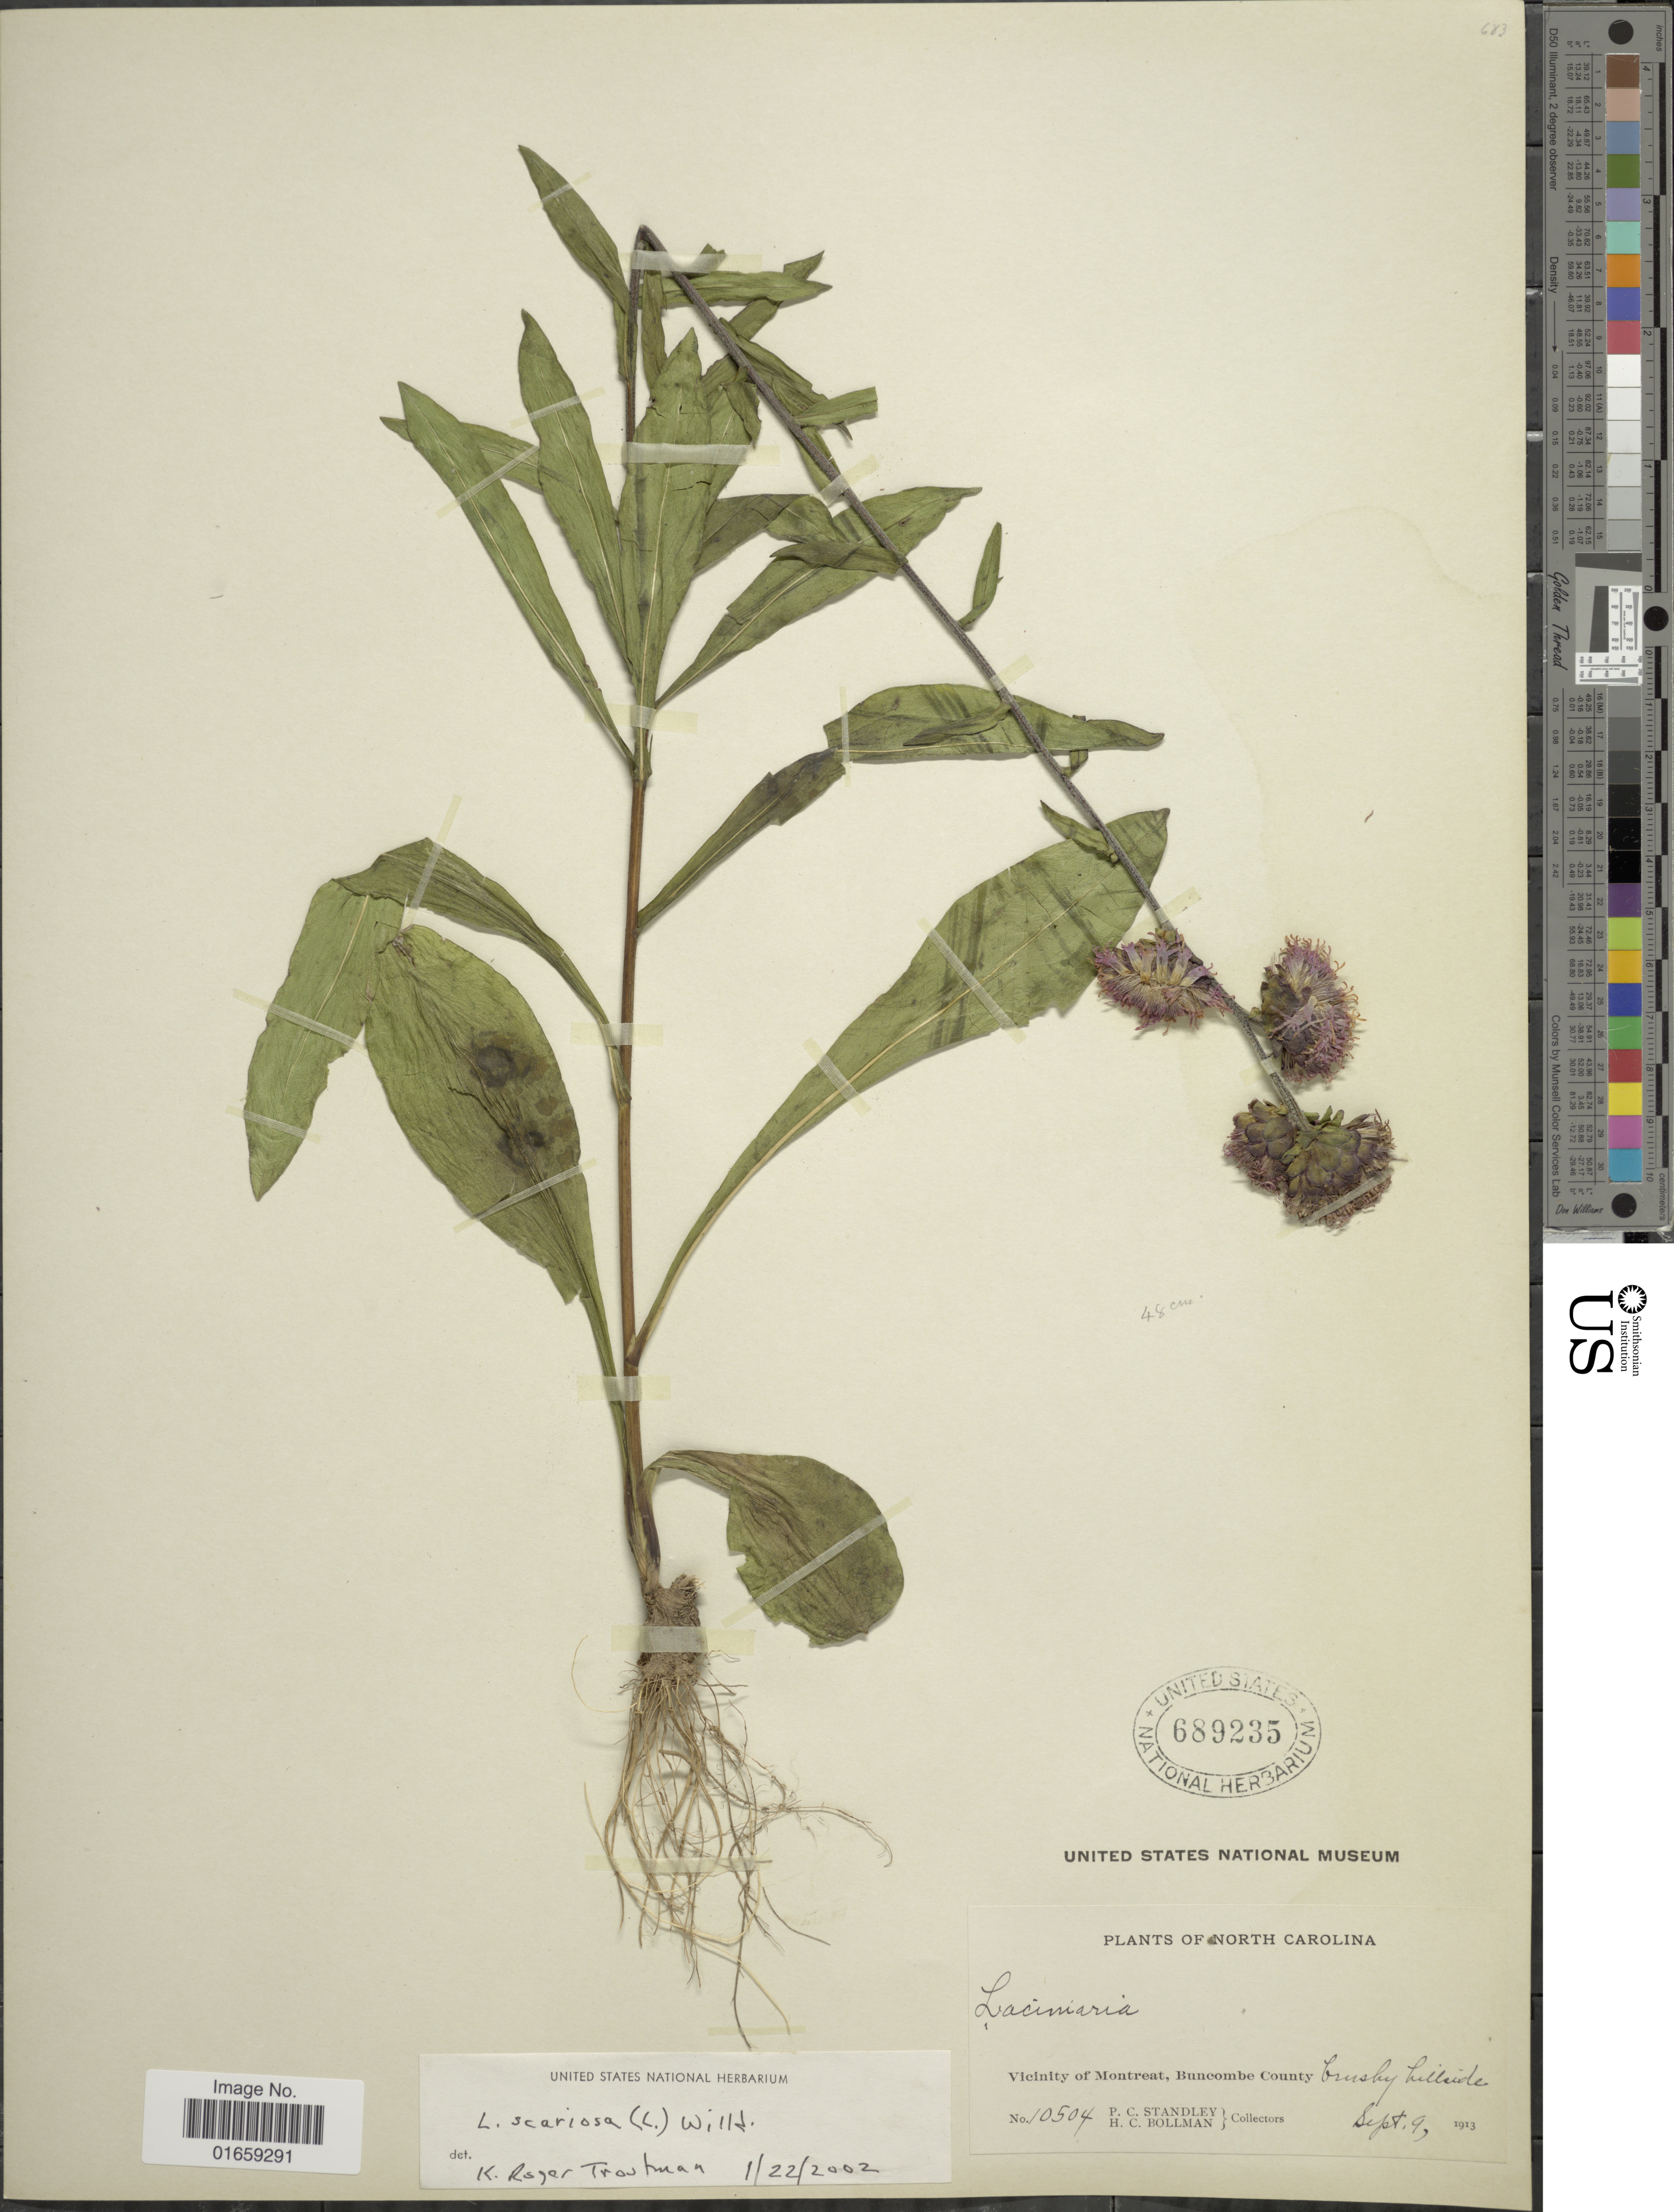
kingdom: Plantae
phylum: Tracheophyta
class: Magnoliopsida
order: Asterales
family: Asteraceae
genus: Liatris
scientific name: Liatris scariosa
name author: (L.) Willd.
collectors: P. C. Standley & H. C. Bollman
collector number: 10504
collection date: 1913-09-09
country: United States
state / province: North Carolina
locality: Vicinity of Montreat, Buncombe County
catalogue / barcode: US 689235